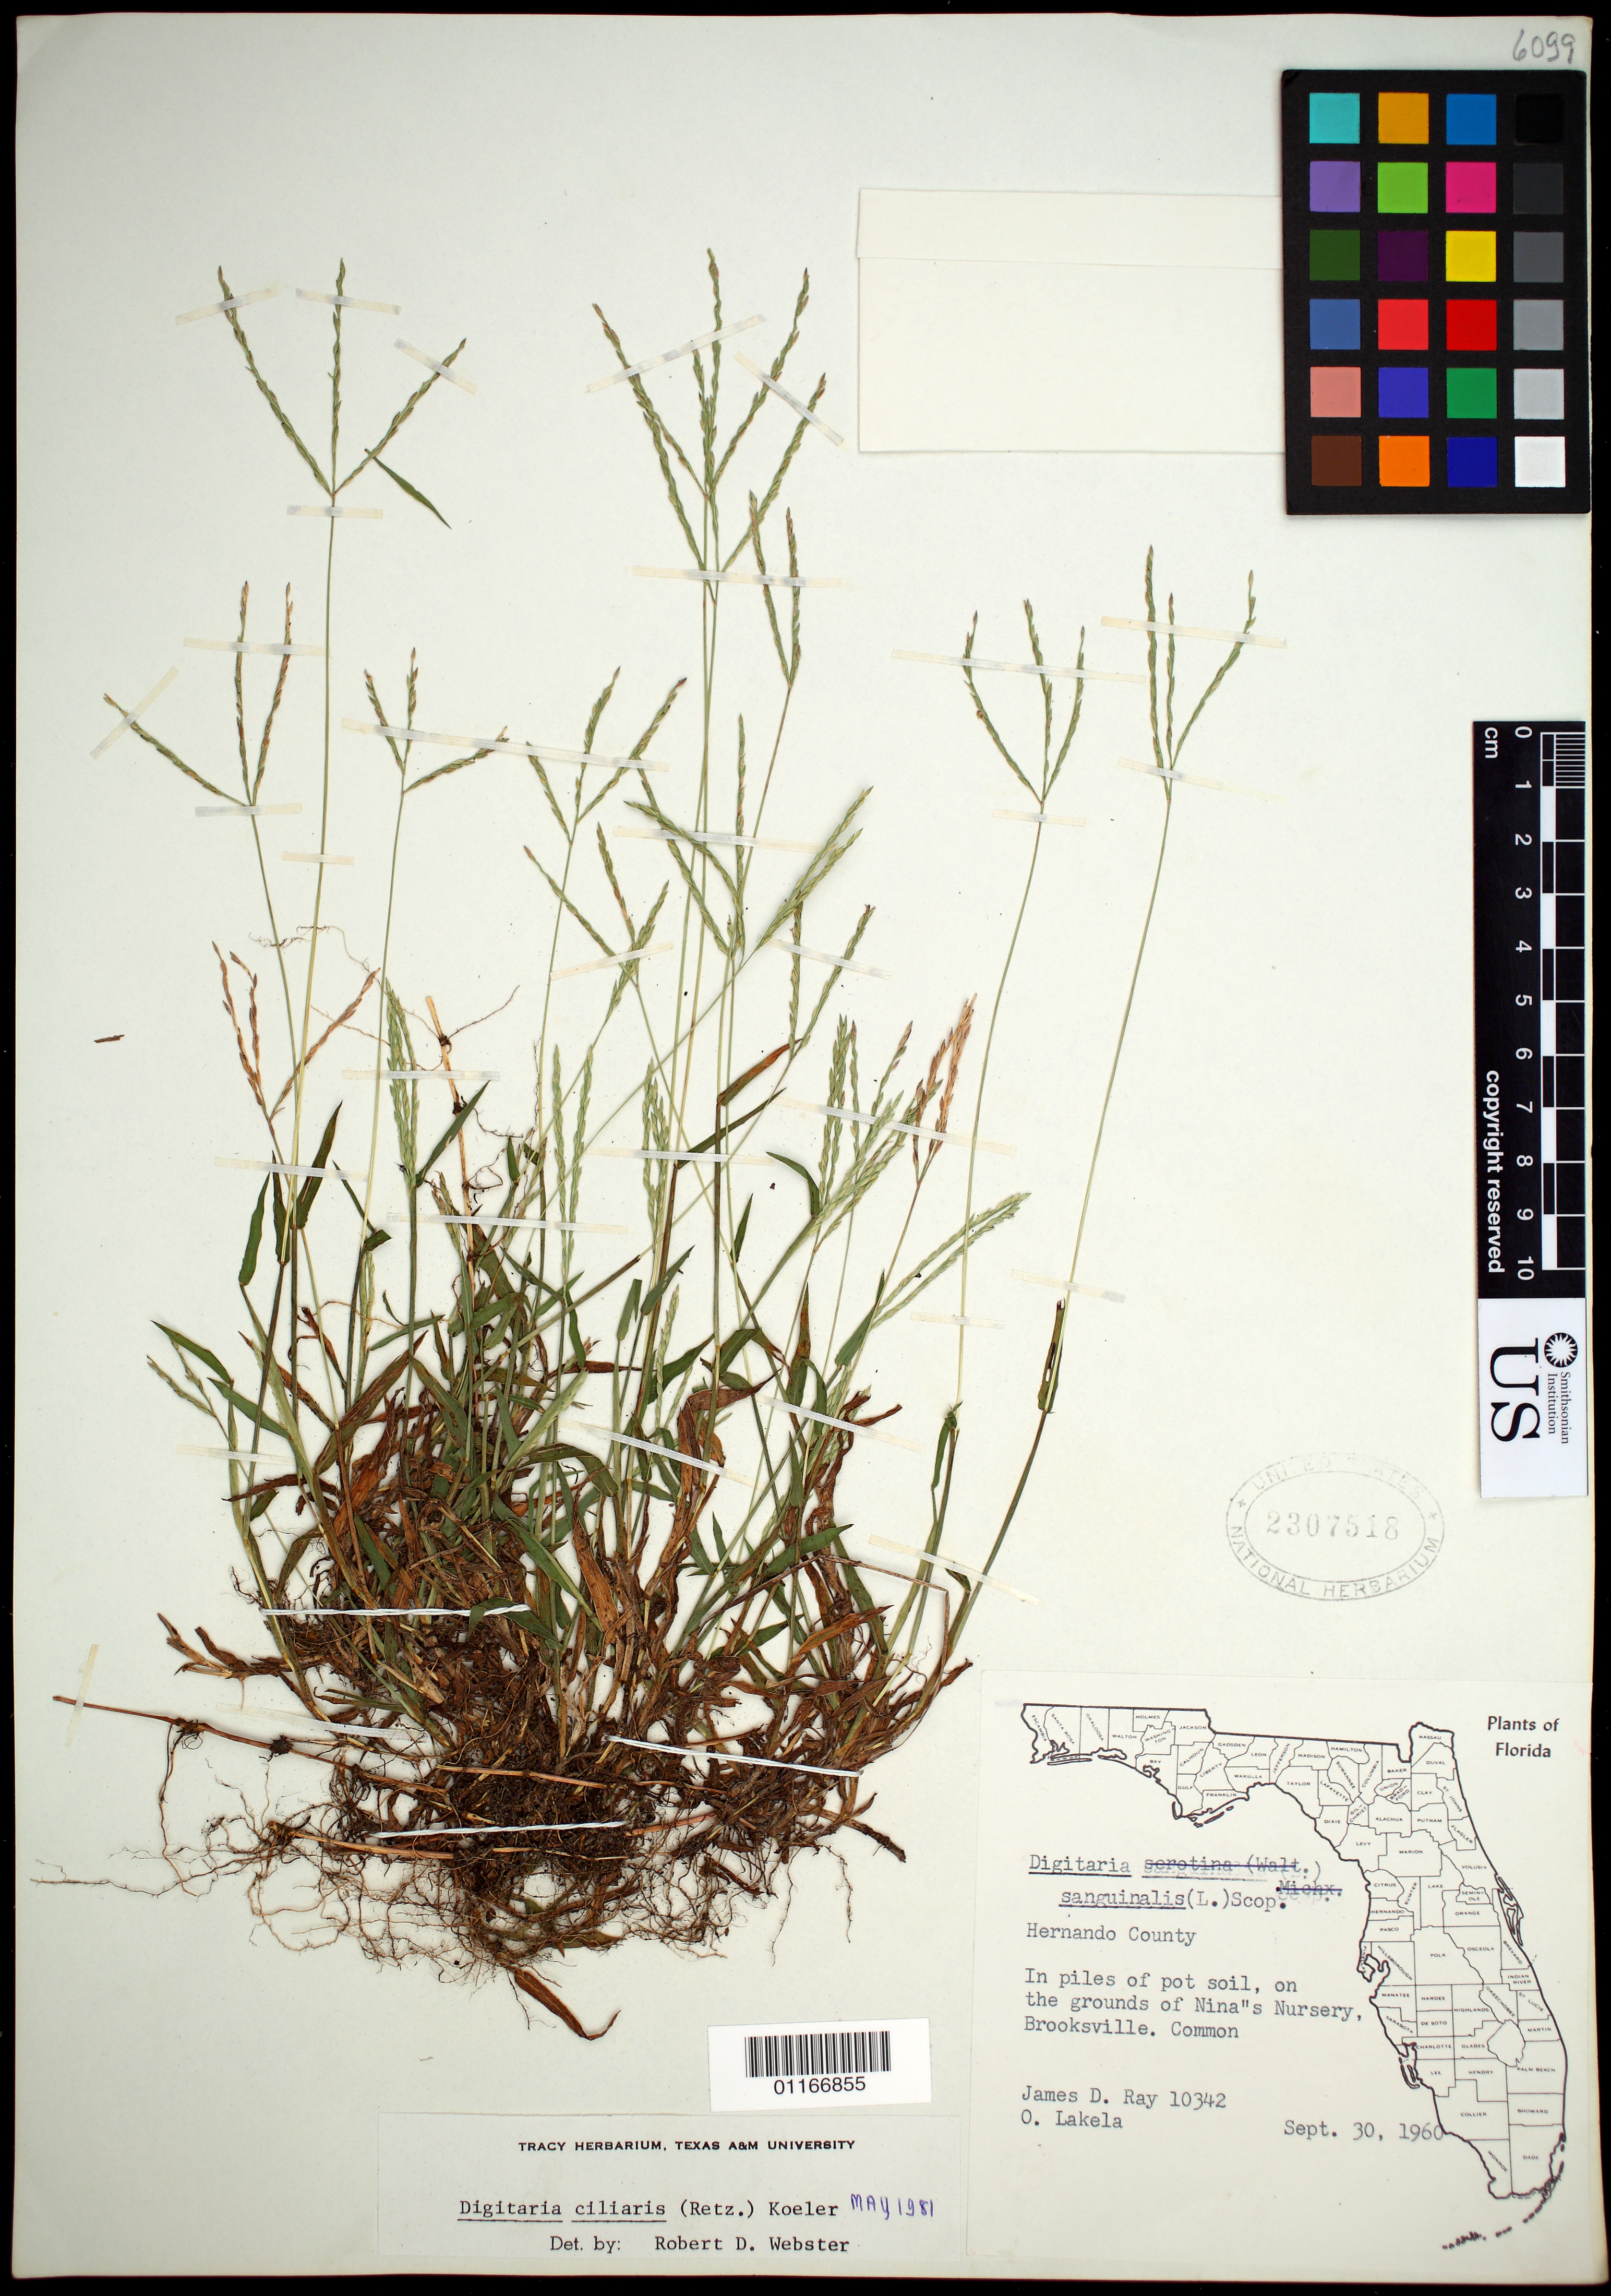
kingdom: Plantae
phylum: Tracheophyta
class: Liliopsida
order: Poales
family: Poaceae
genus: Digitaria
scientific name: Digitaria ciliaris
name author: (Retz.) Koeler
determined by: Webster, Robert D.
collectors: J. D. Ray Jr. & O. Lakela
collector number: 10342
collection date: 1960-09-30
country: United States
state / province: Florida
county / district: Hernando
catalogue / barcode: US 2307518